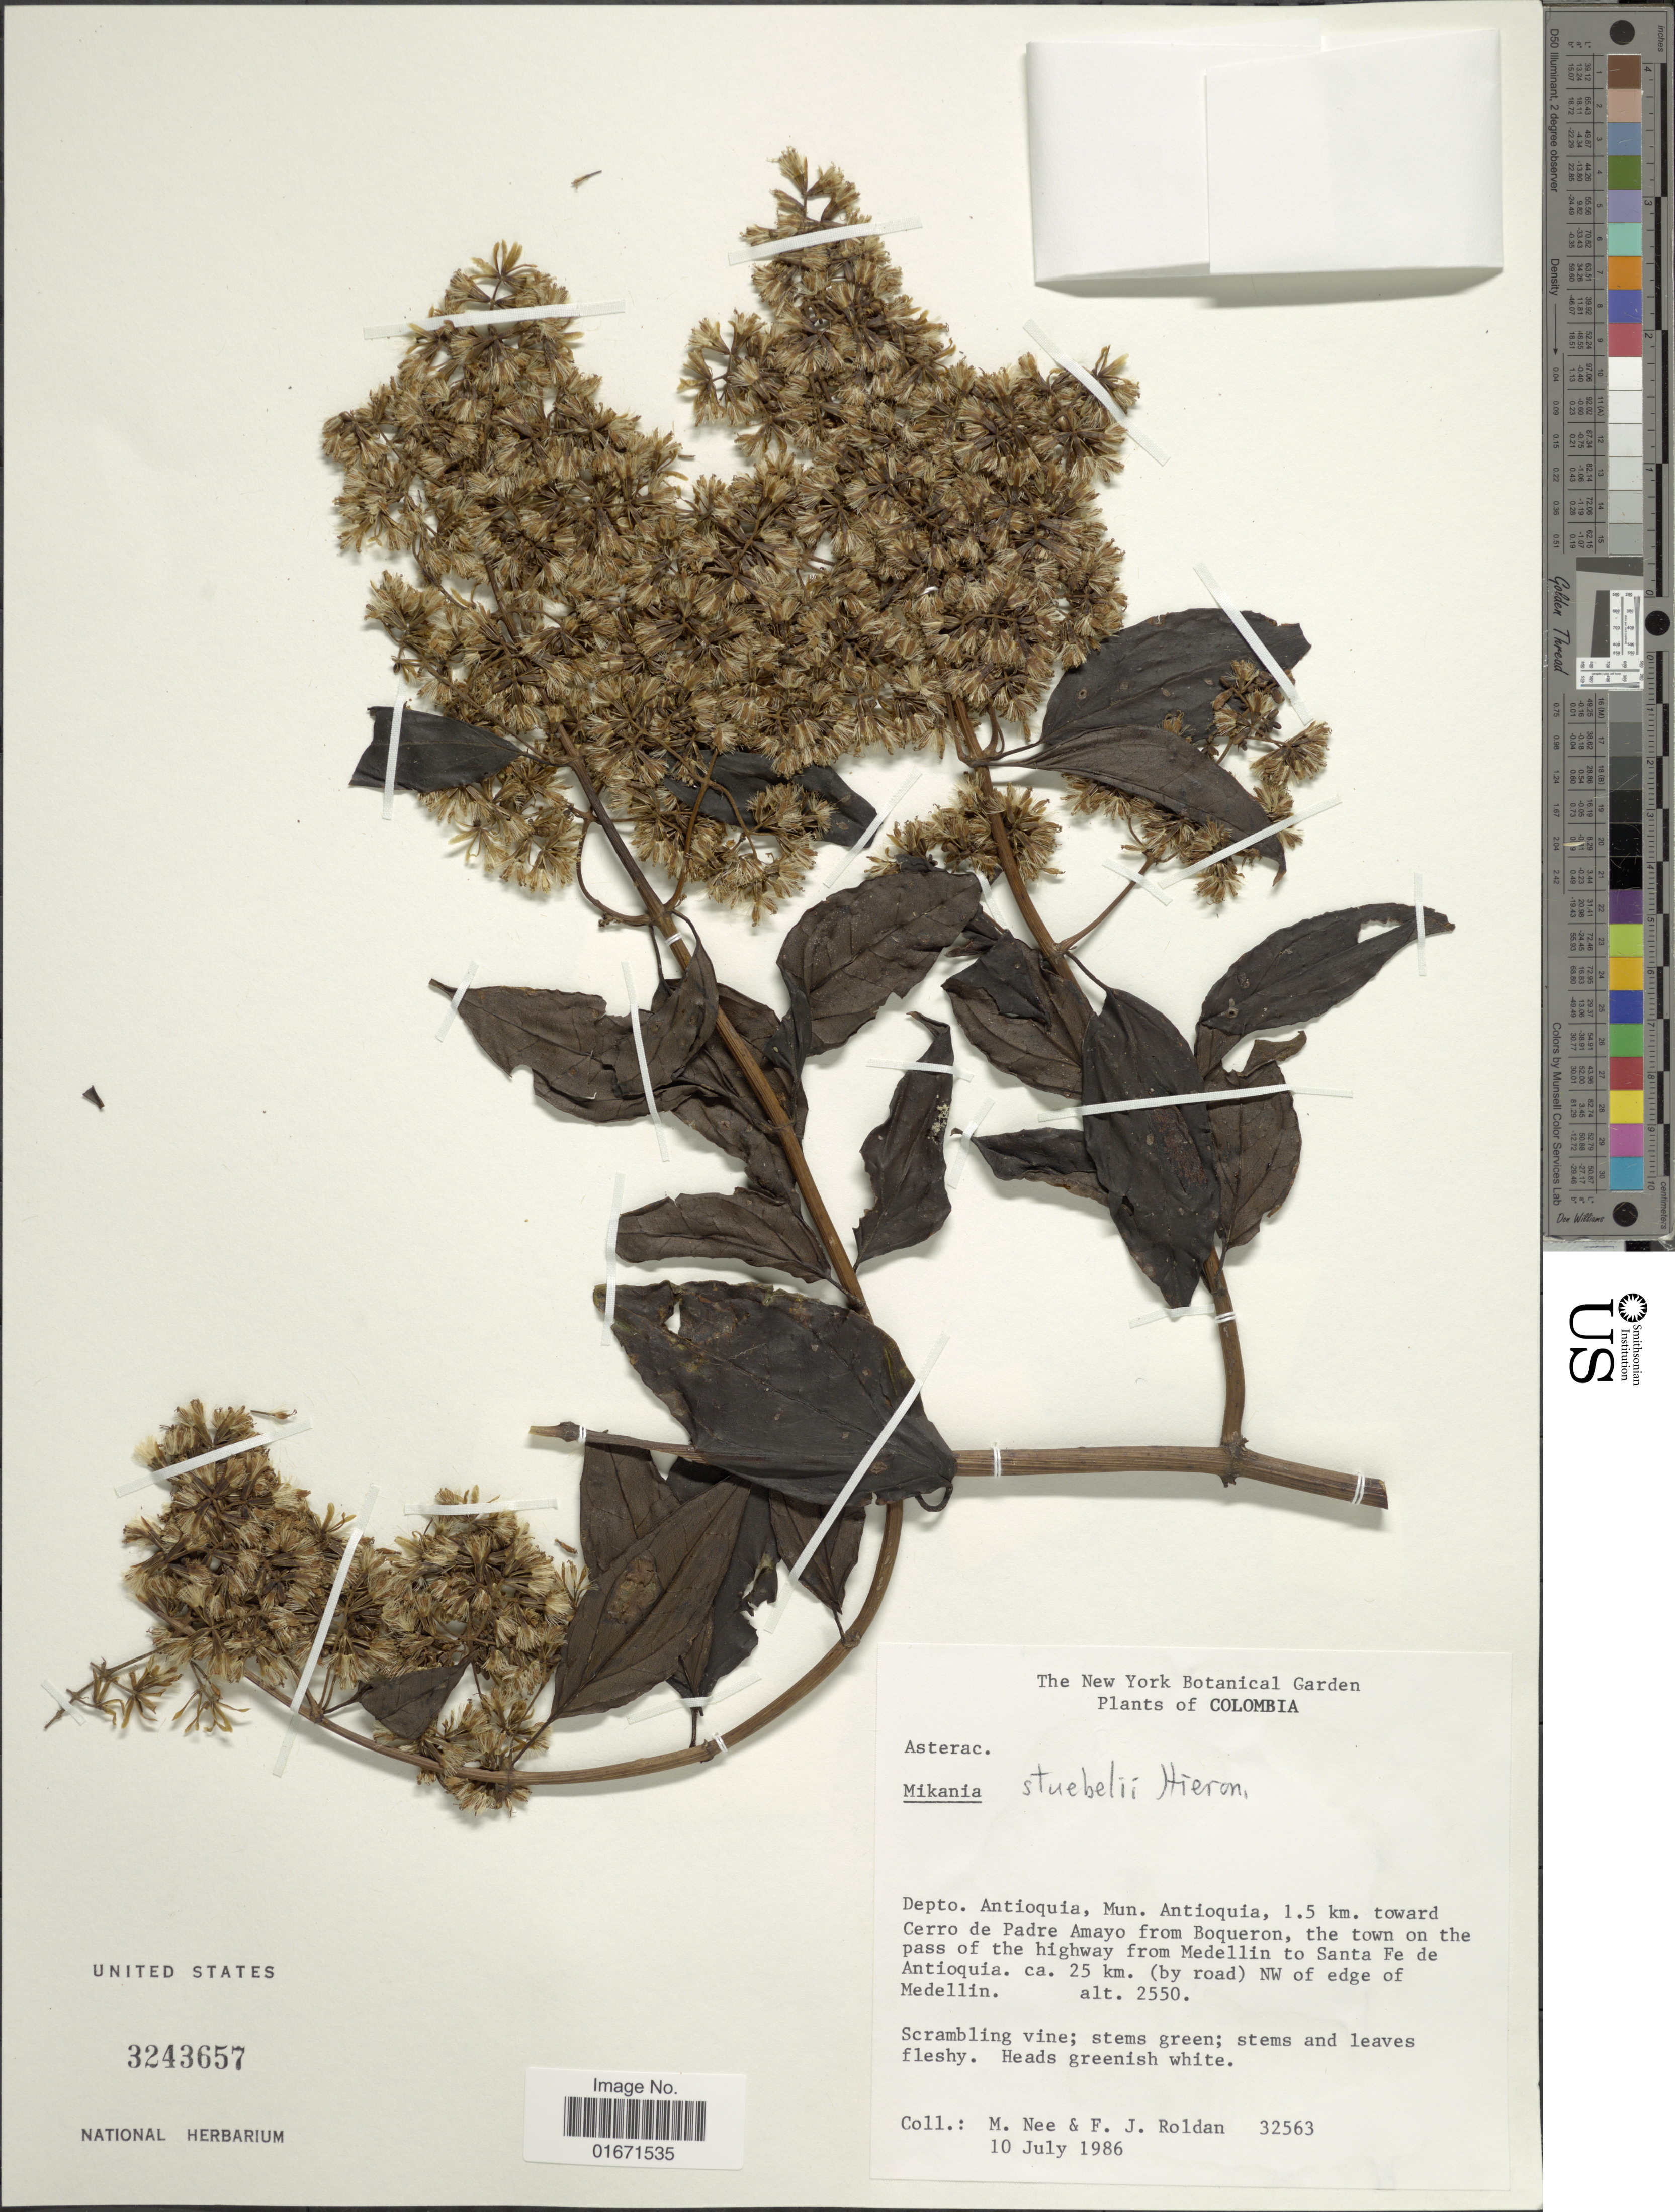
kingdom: Plantae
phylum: Tracheophyta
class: Magnoliopsida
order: Asterales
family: Asteraceae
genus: Mikania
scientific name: Mikania stuebelii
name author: Hieron.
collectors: M. Nee & F. J. Roldán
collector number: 32563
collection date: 1986-07-10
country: Colombia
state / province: Antioquia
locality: Depto. Antioquia, Mun. Antioquia, 1.5 km. toward Cerro de Padre Amayo from Boqueron, the town on the pass of the highway from Medellin to Santa Fe de Antioquia. ca. 25 km. (by road) NW of edge of Medellin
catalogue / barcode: US 3243657